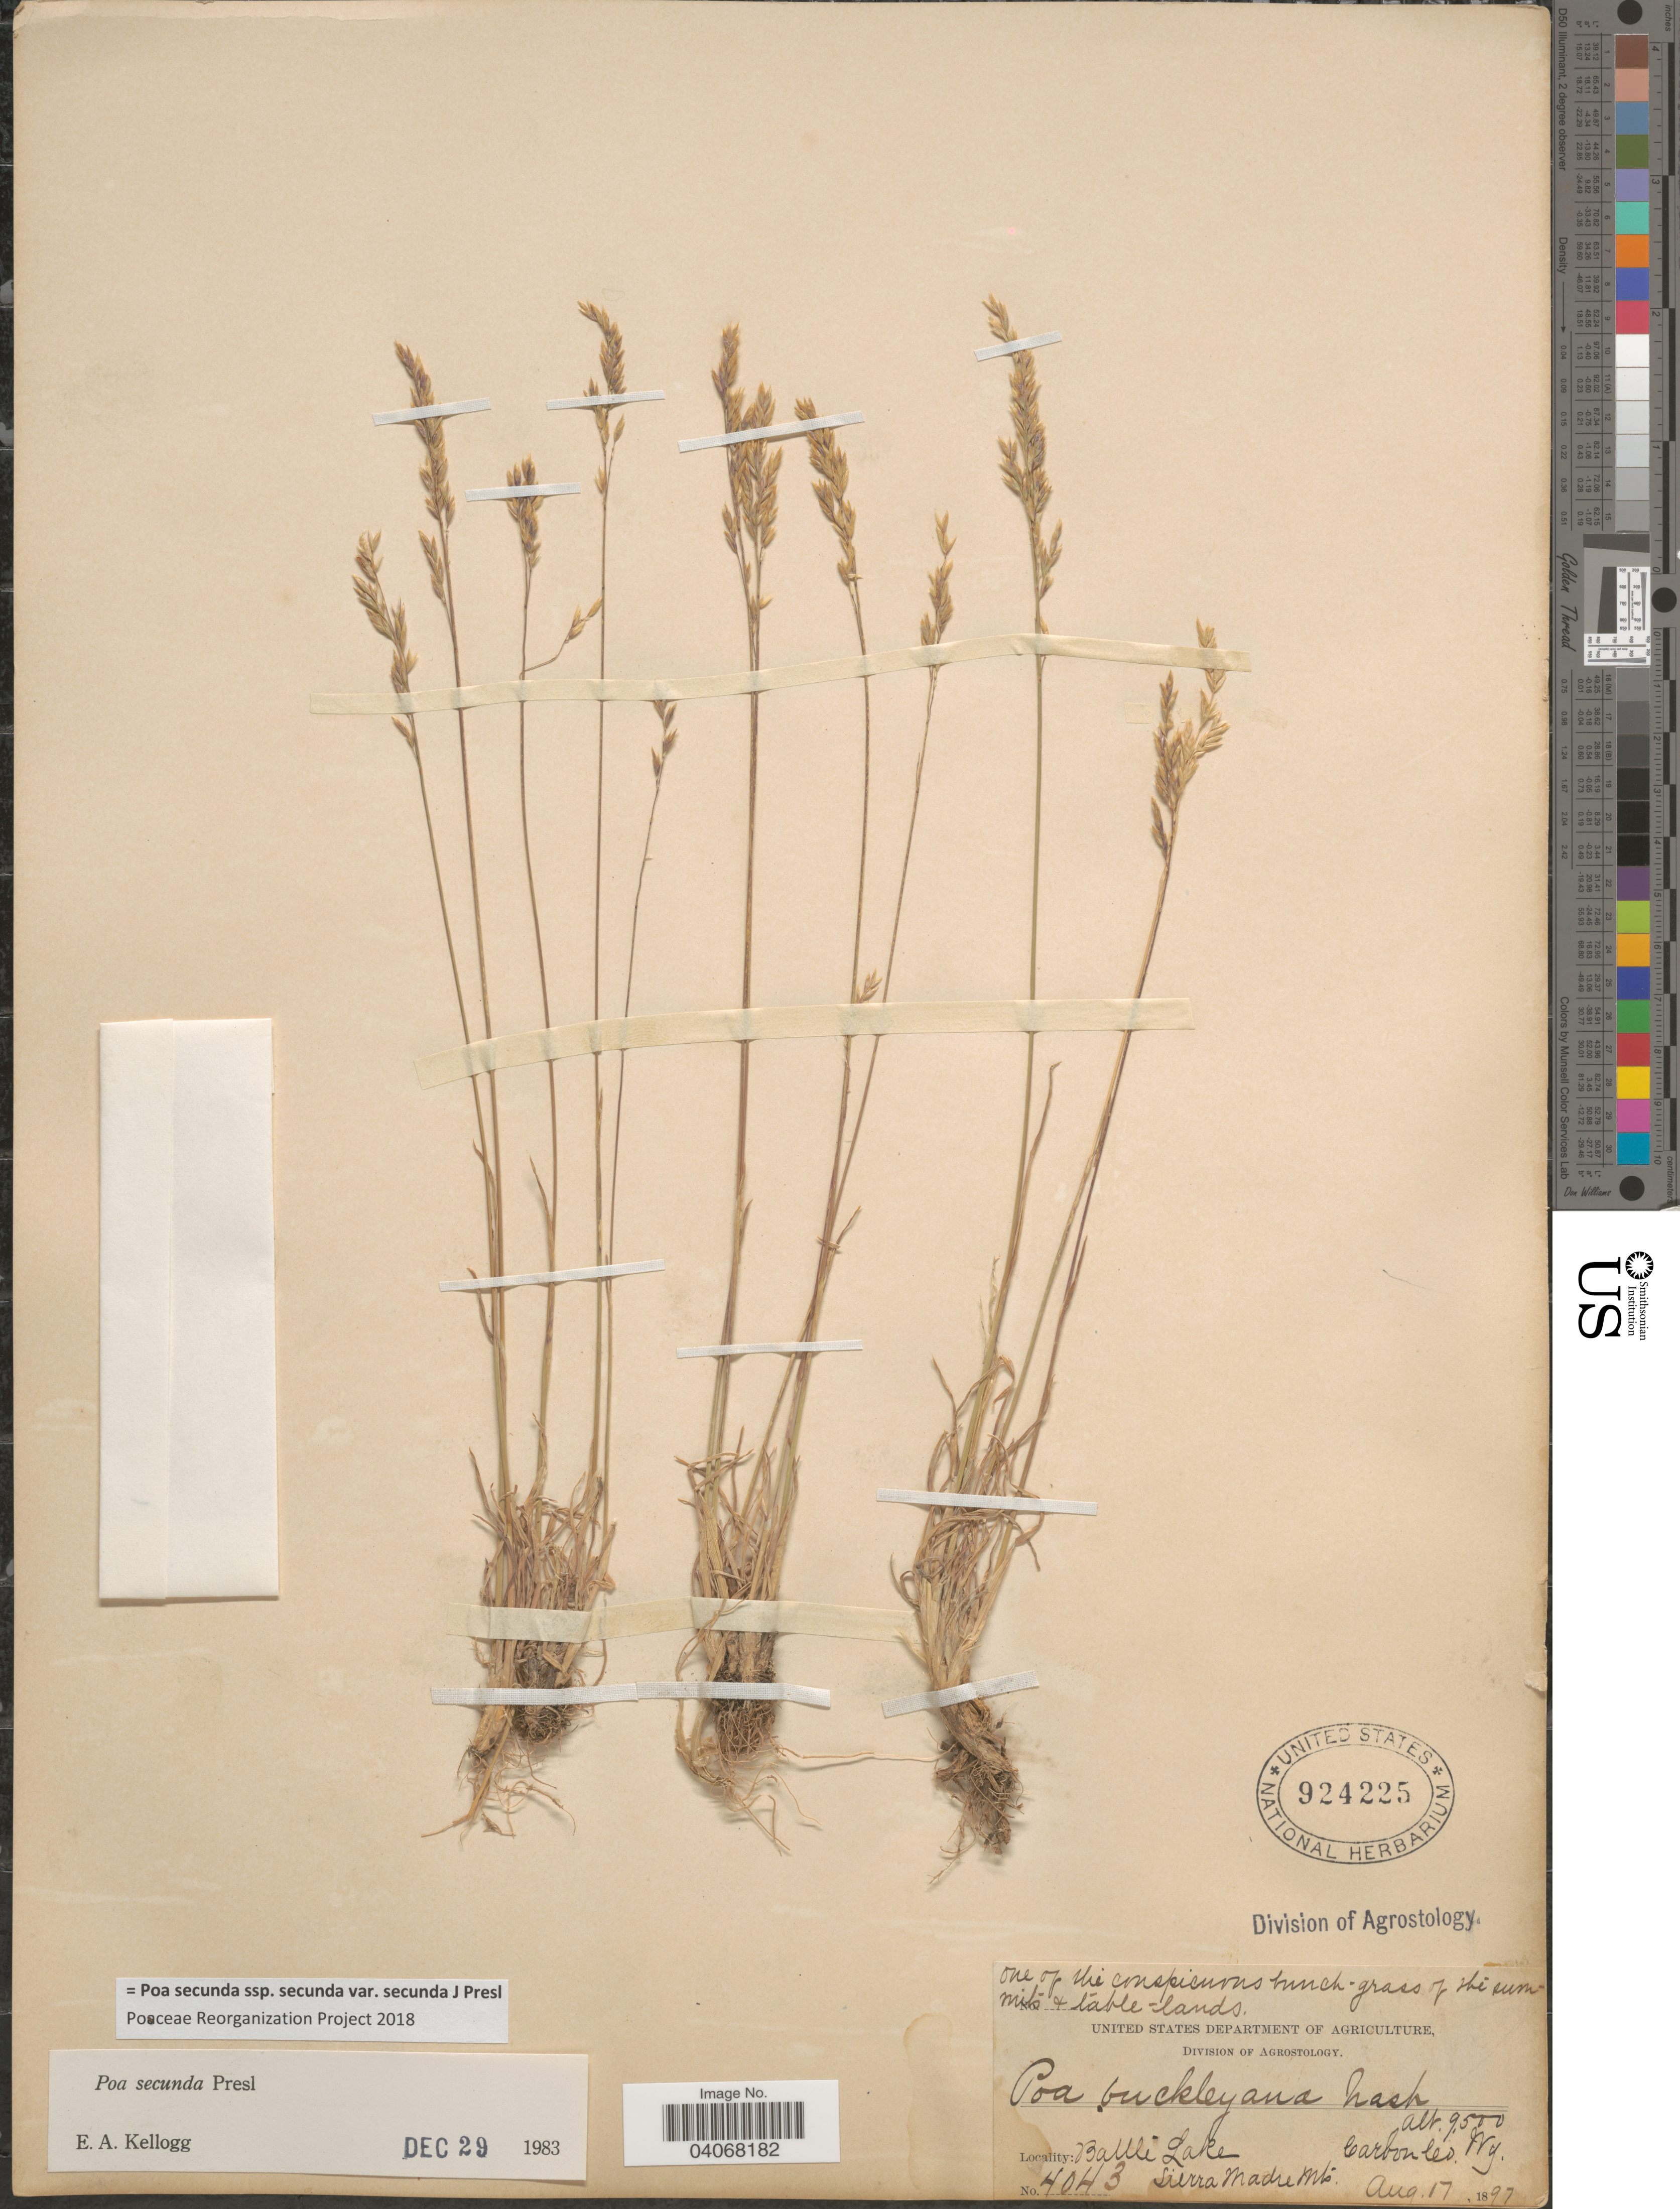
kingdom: Plantae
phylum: Tracheophyta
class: Liliopsida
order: Poales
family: Poaceae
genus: Poa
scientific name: Poa secunda subsp. secunda var. secunda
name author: J. Presl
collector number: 4043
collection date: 1897-08-17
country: United States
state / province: Wyoming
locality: Battle Lake. Carbon Co. Sierra Madre Mts.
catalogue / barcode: US 924225